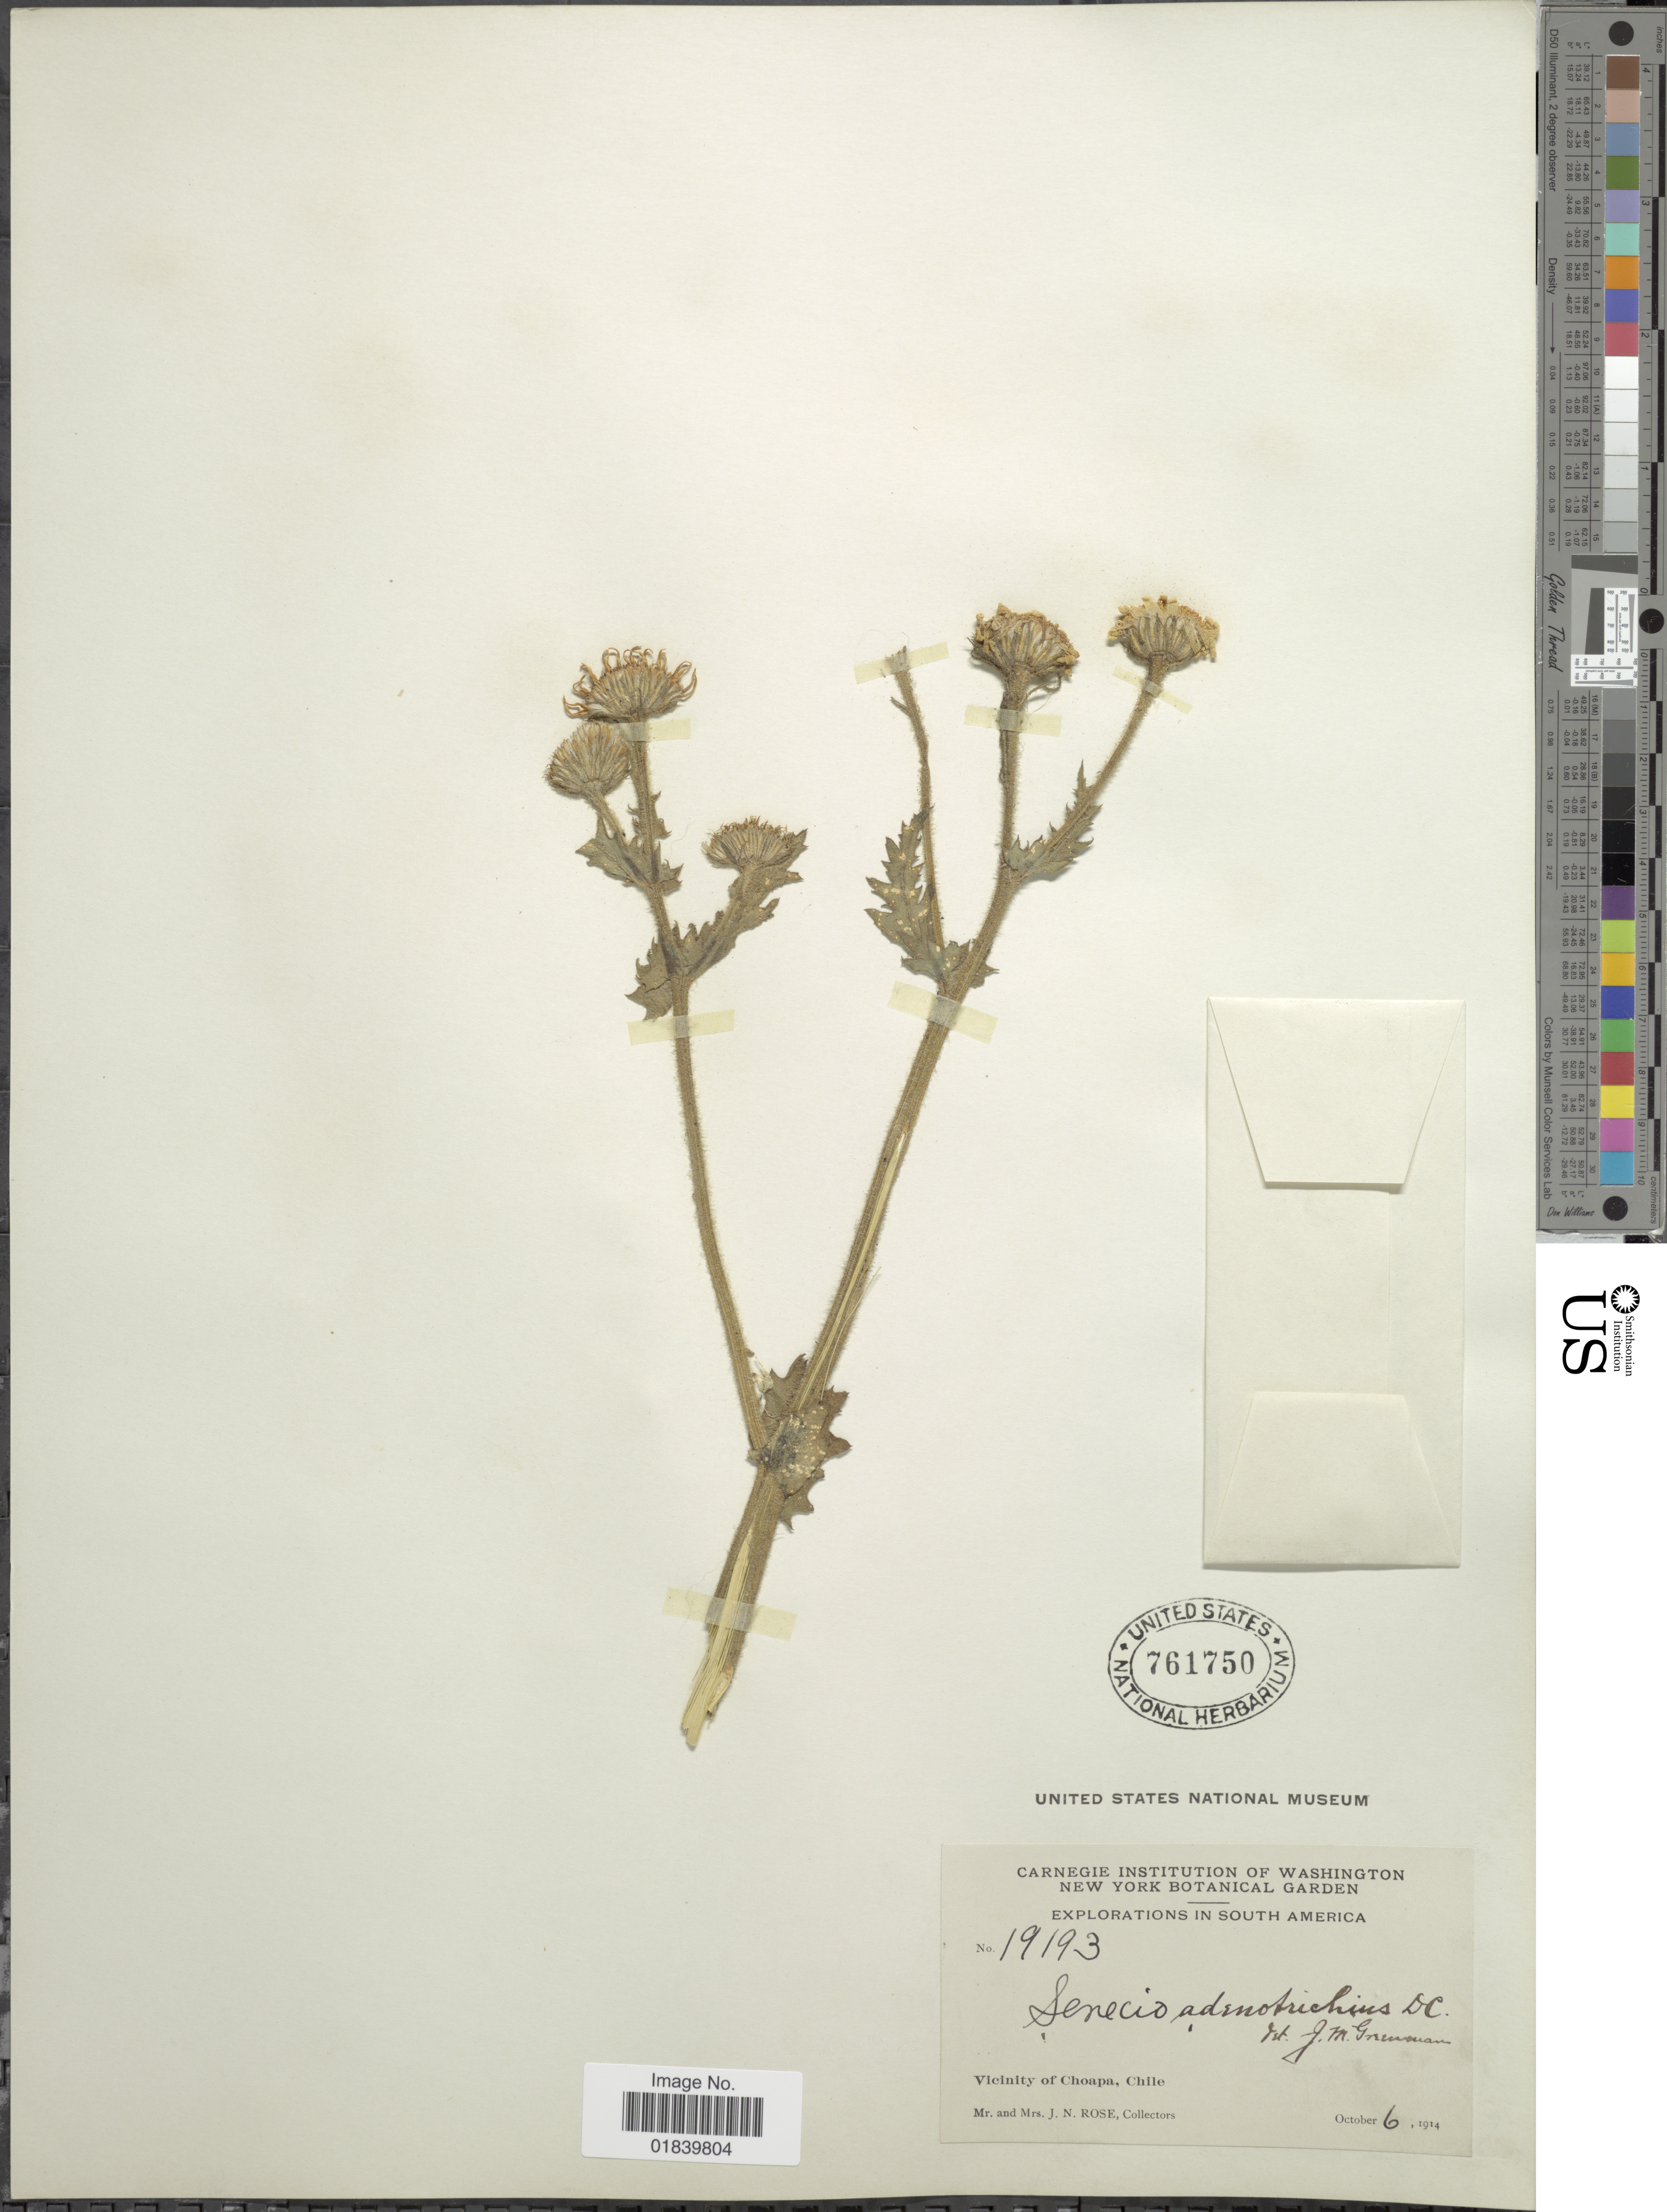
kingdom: Plantae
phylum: Tracheophyta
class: Magnoliopsida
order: Asterales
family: Asteraceae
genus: Senecio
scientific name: Senecio adenotrichius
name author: DC.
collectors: J. N. Rose & L. B. Rose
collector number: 19193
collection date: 1914-10-06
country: Chile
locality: Vicinity of Choapa, Chile.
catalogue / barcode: US 761750